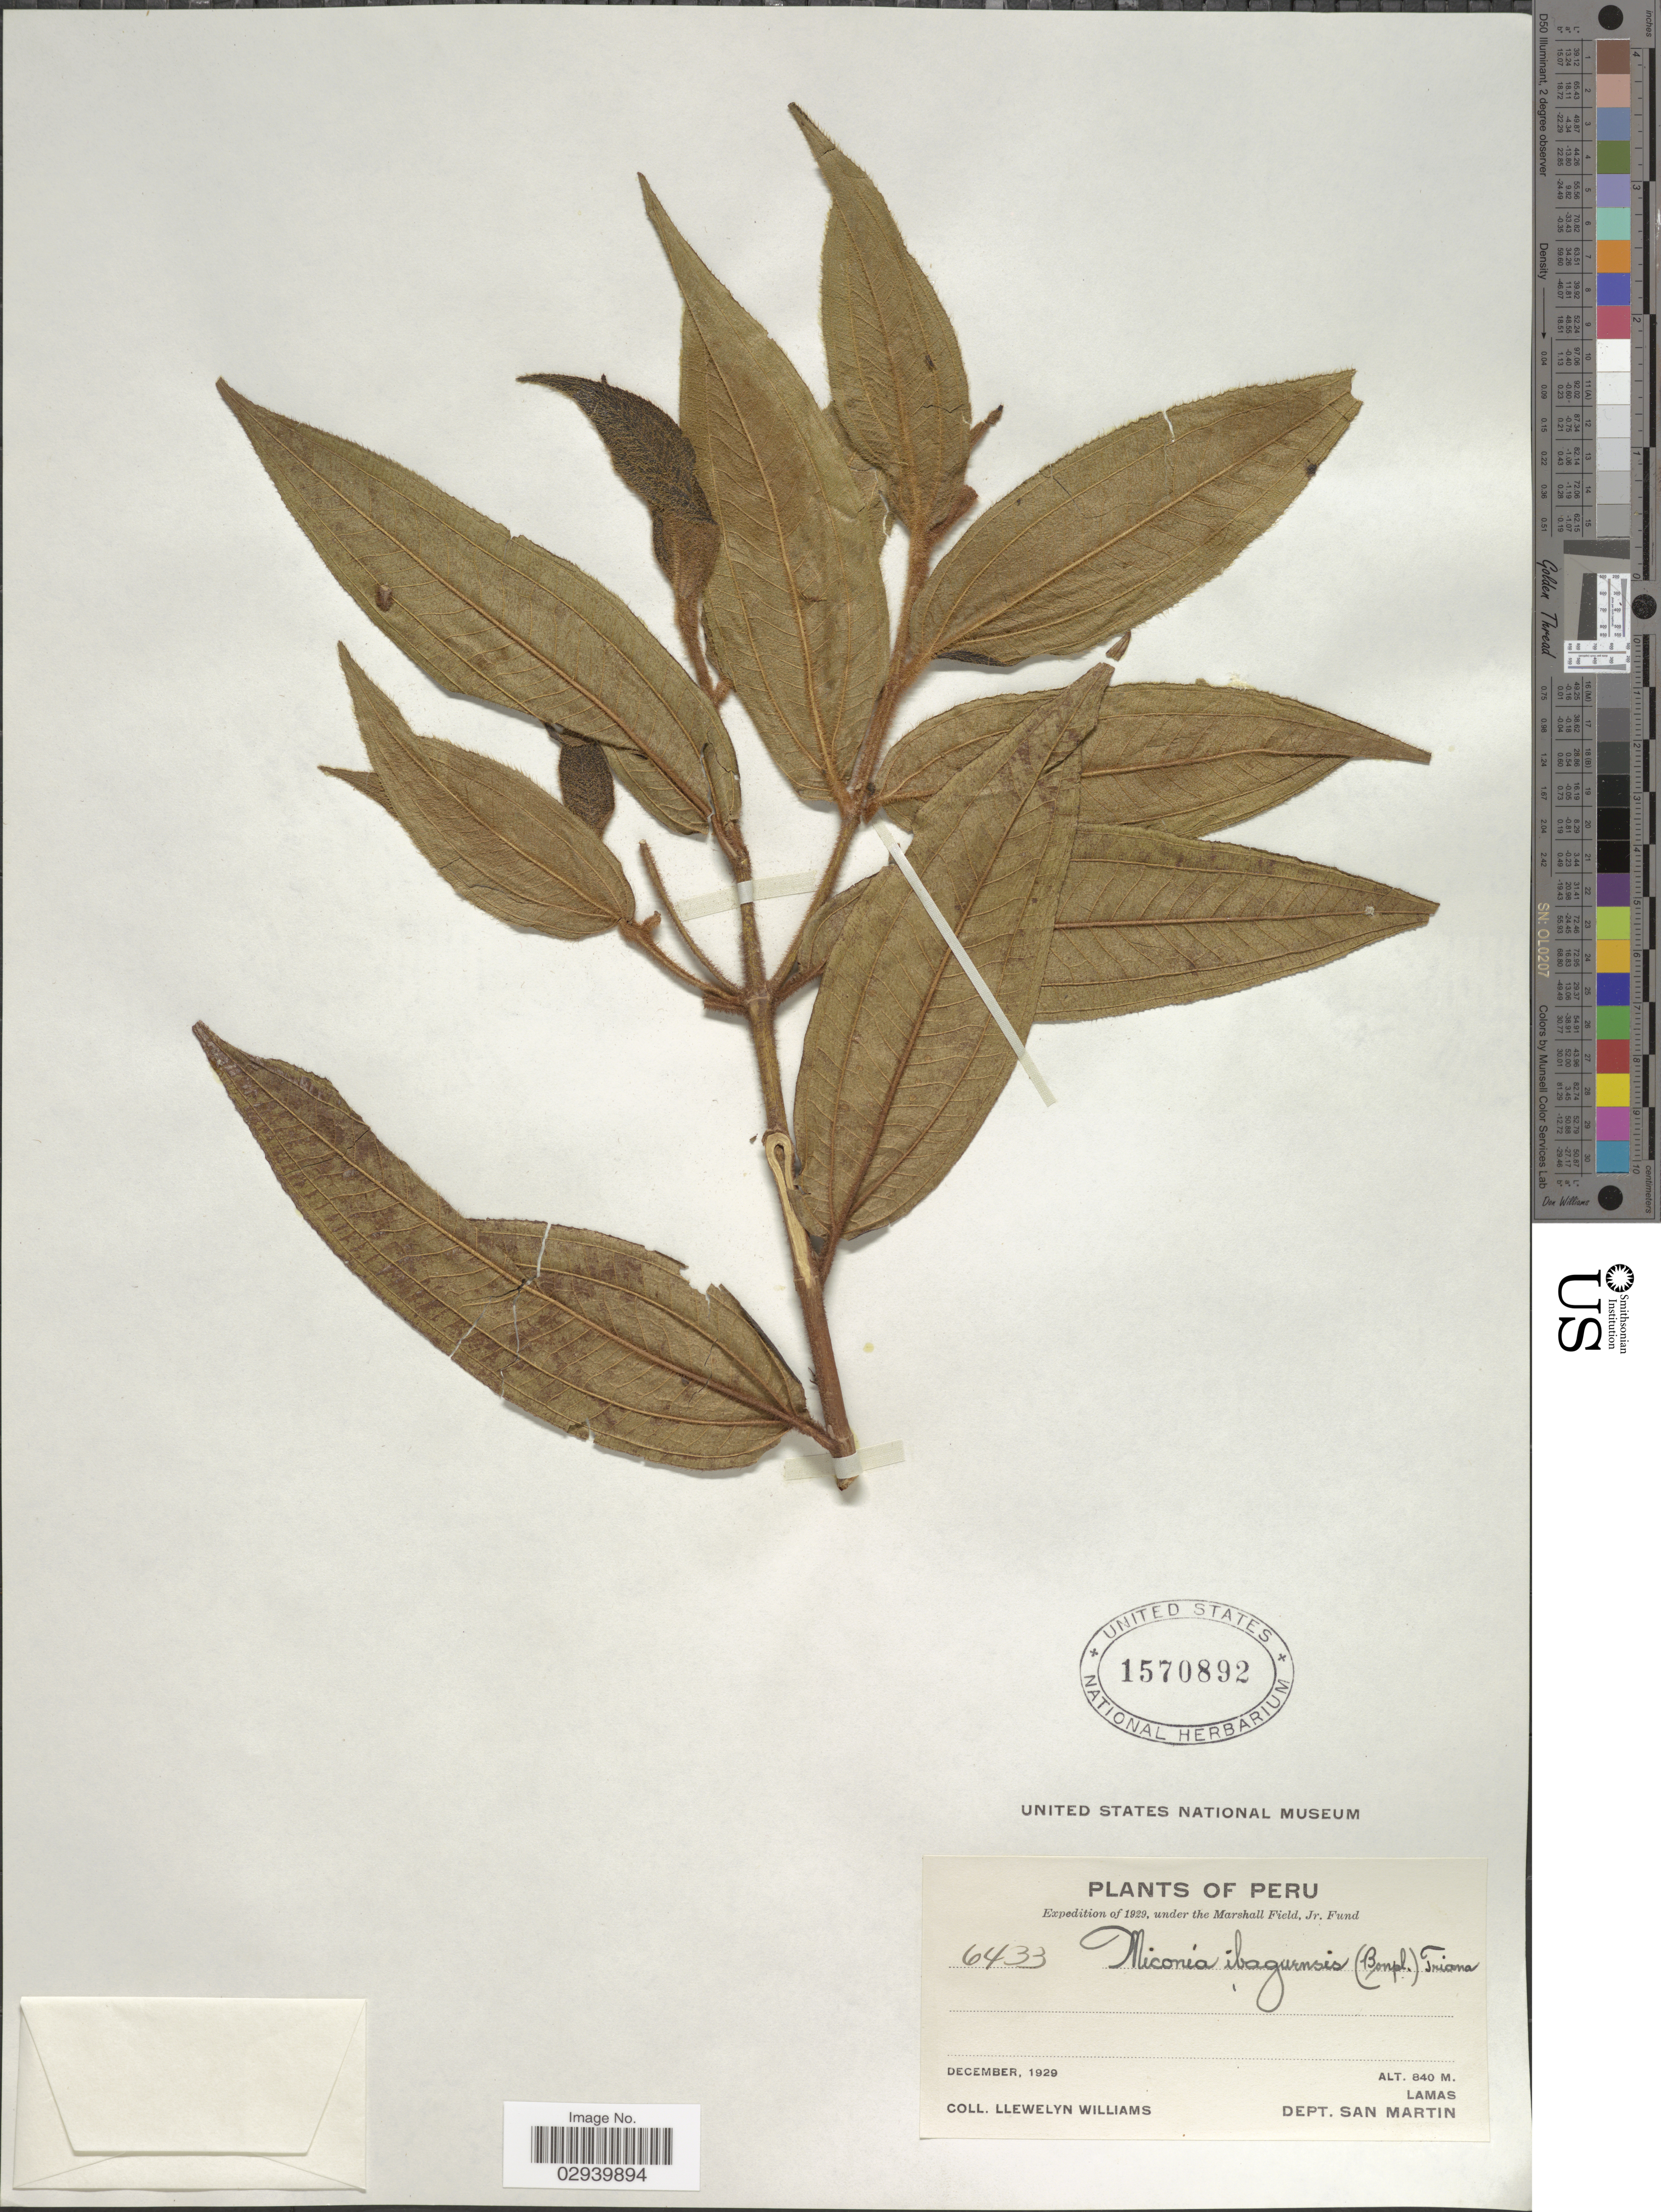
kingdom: Plantae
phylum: Tracheophyta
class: Magnoliopsida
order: Myrtales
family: Melastomataceae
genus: Miconia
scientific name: Miconia ibaguensis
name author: (Bonpl.) Triana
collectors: Ll. Williams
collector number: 6433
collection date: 1929-12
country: Peru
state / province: San Martín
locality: Lamas. Dept. San Martin.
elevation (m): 840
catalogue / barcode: US 1570892